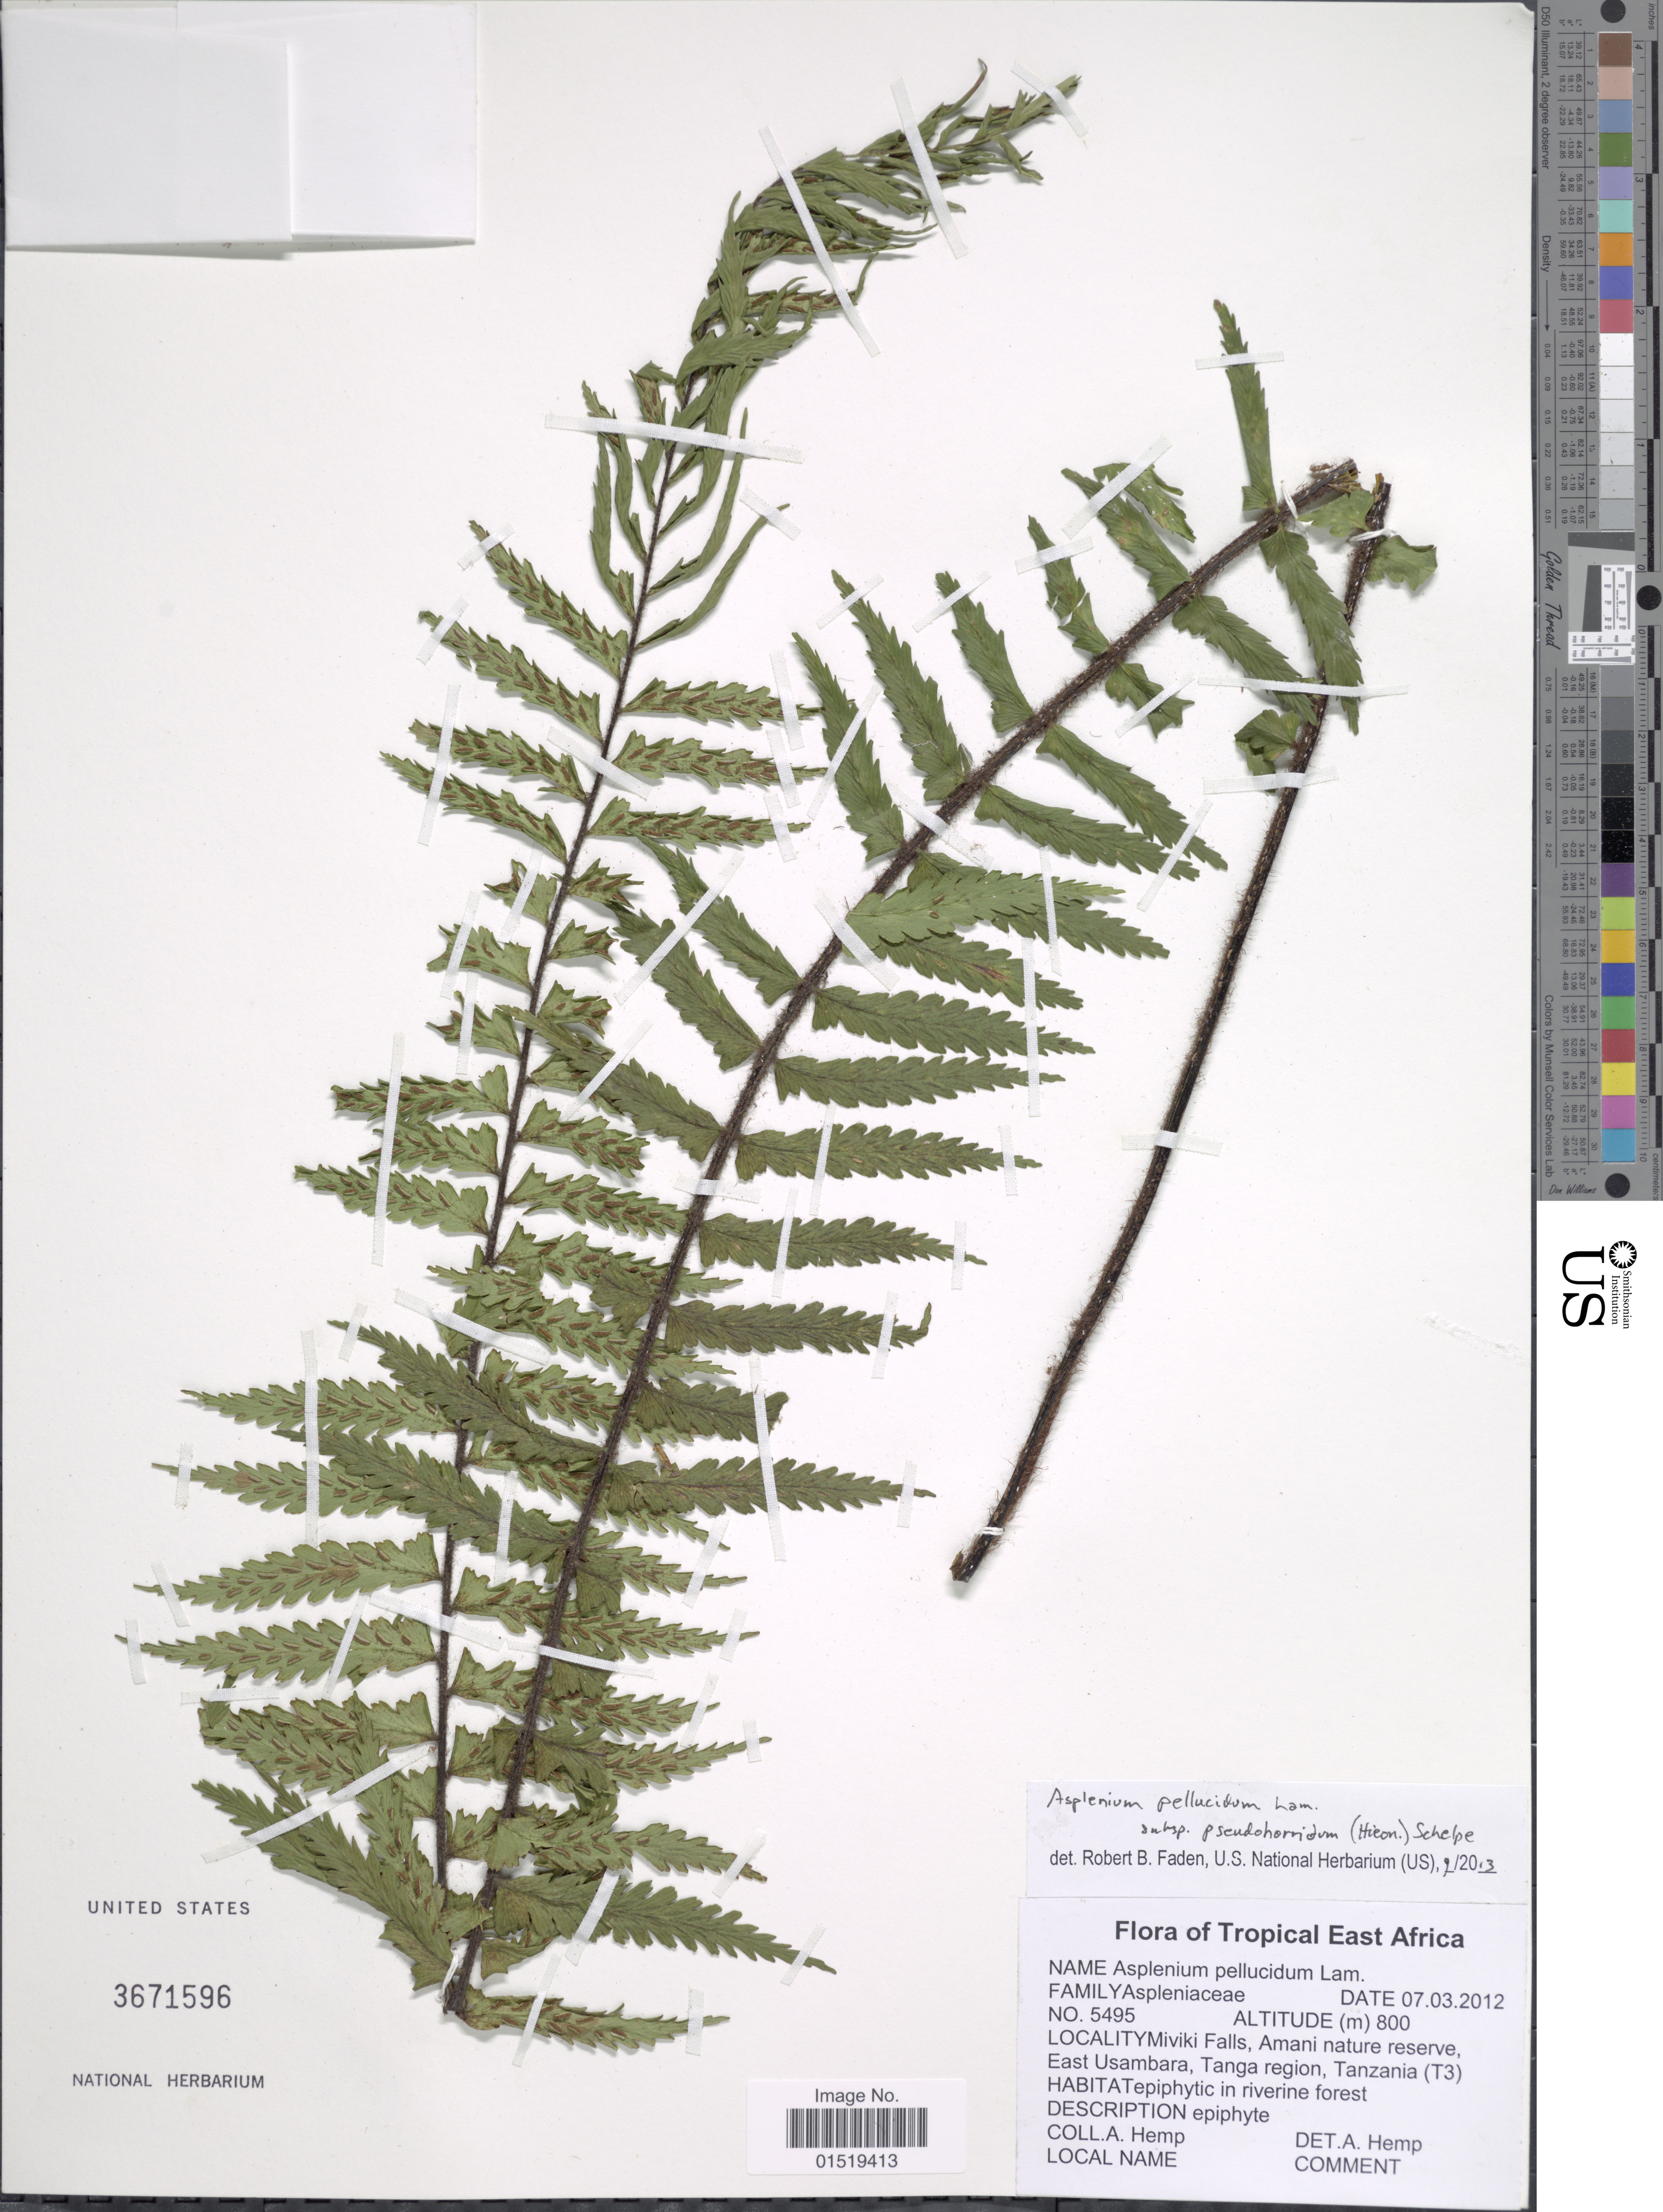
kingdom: Plantae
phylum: Tracheophyta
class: Polypodiopsida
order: Polypodiales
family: Aspleniaceae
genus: Asplenium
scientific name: Asplenium pellucidum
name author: Lam.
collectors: A. Hemp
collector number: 5495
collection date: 2012-03-07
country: Tanzania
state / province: Tanga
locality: Miviki Falls, Amani nature reserve, East Usambara, Tanga region, Tanzania (T3).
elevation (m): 800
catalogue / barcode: US 3671596